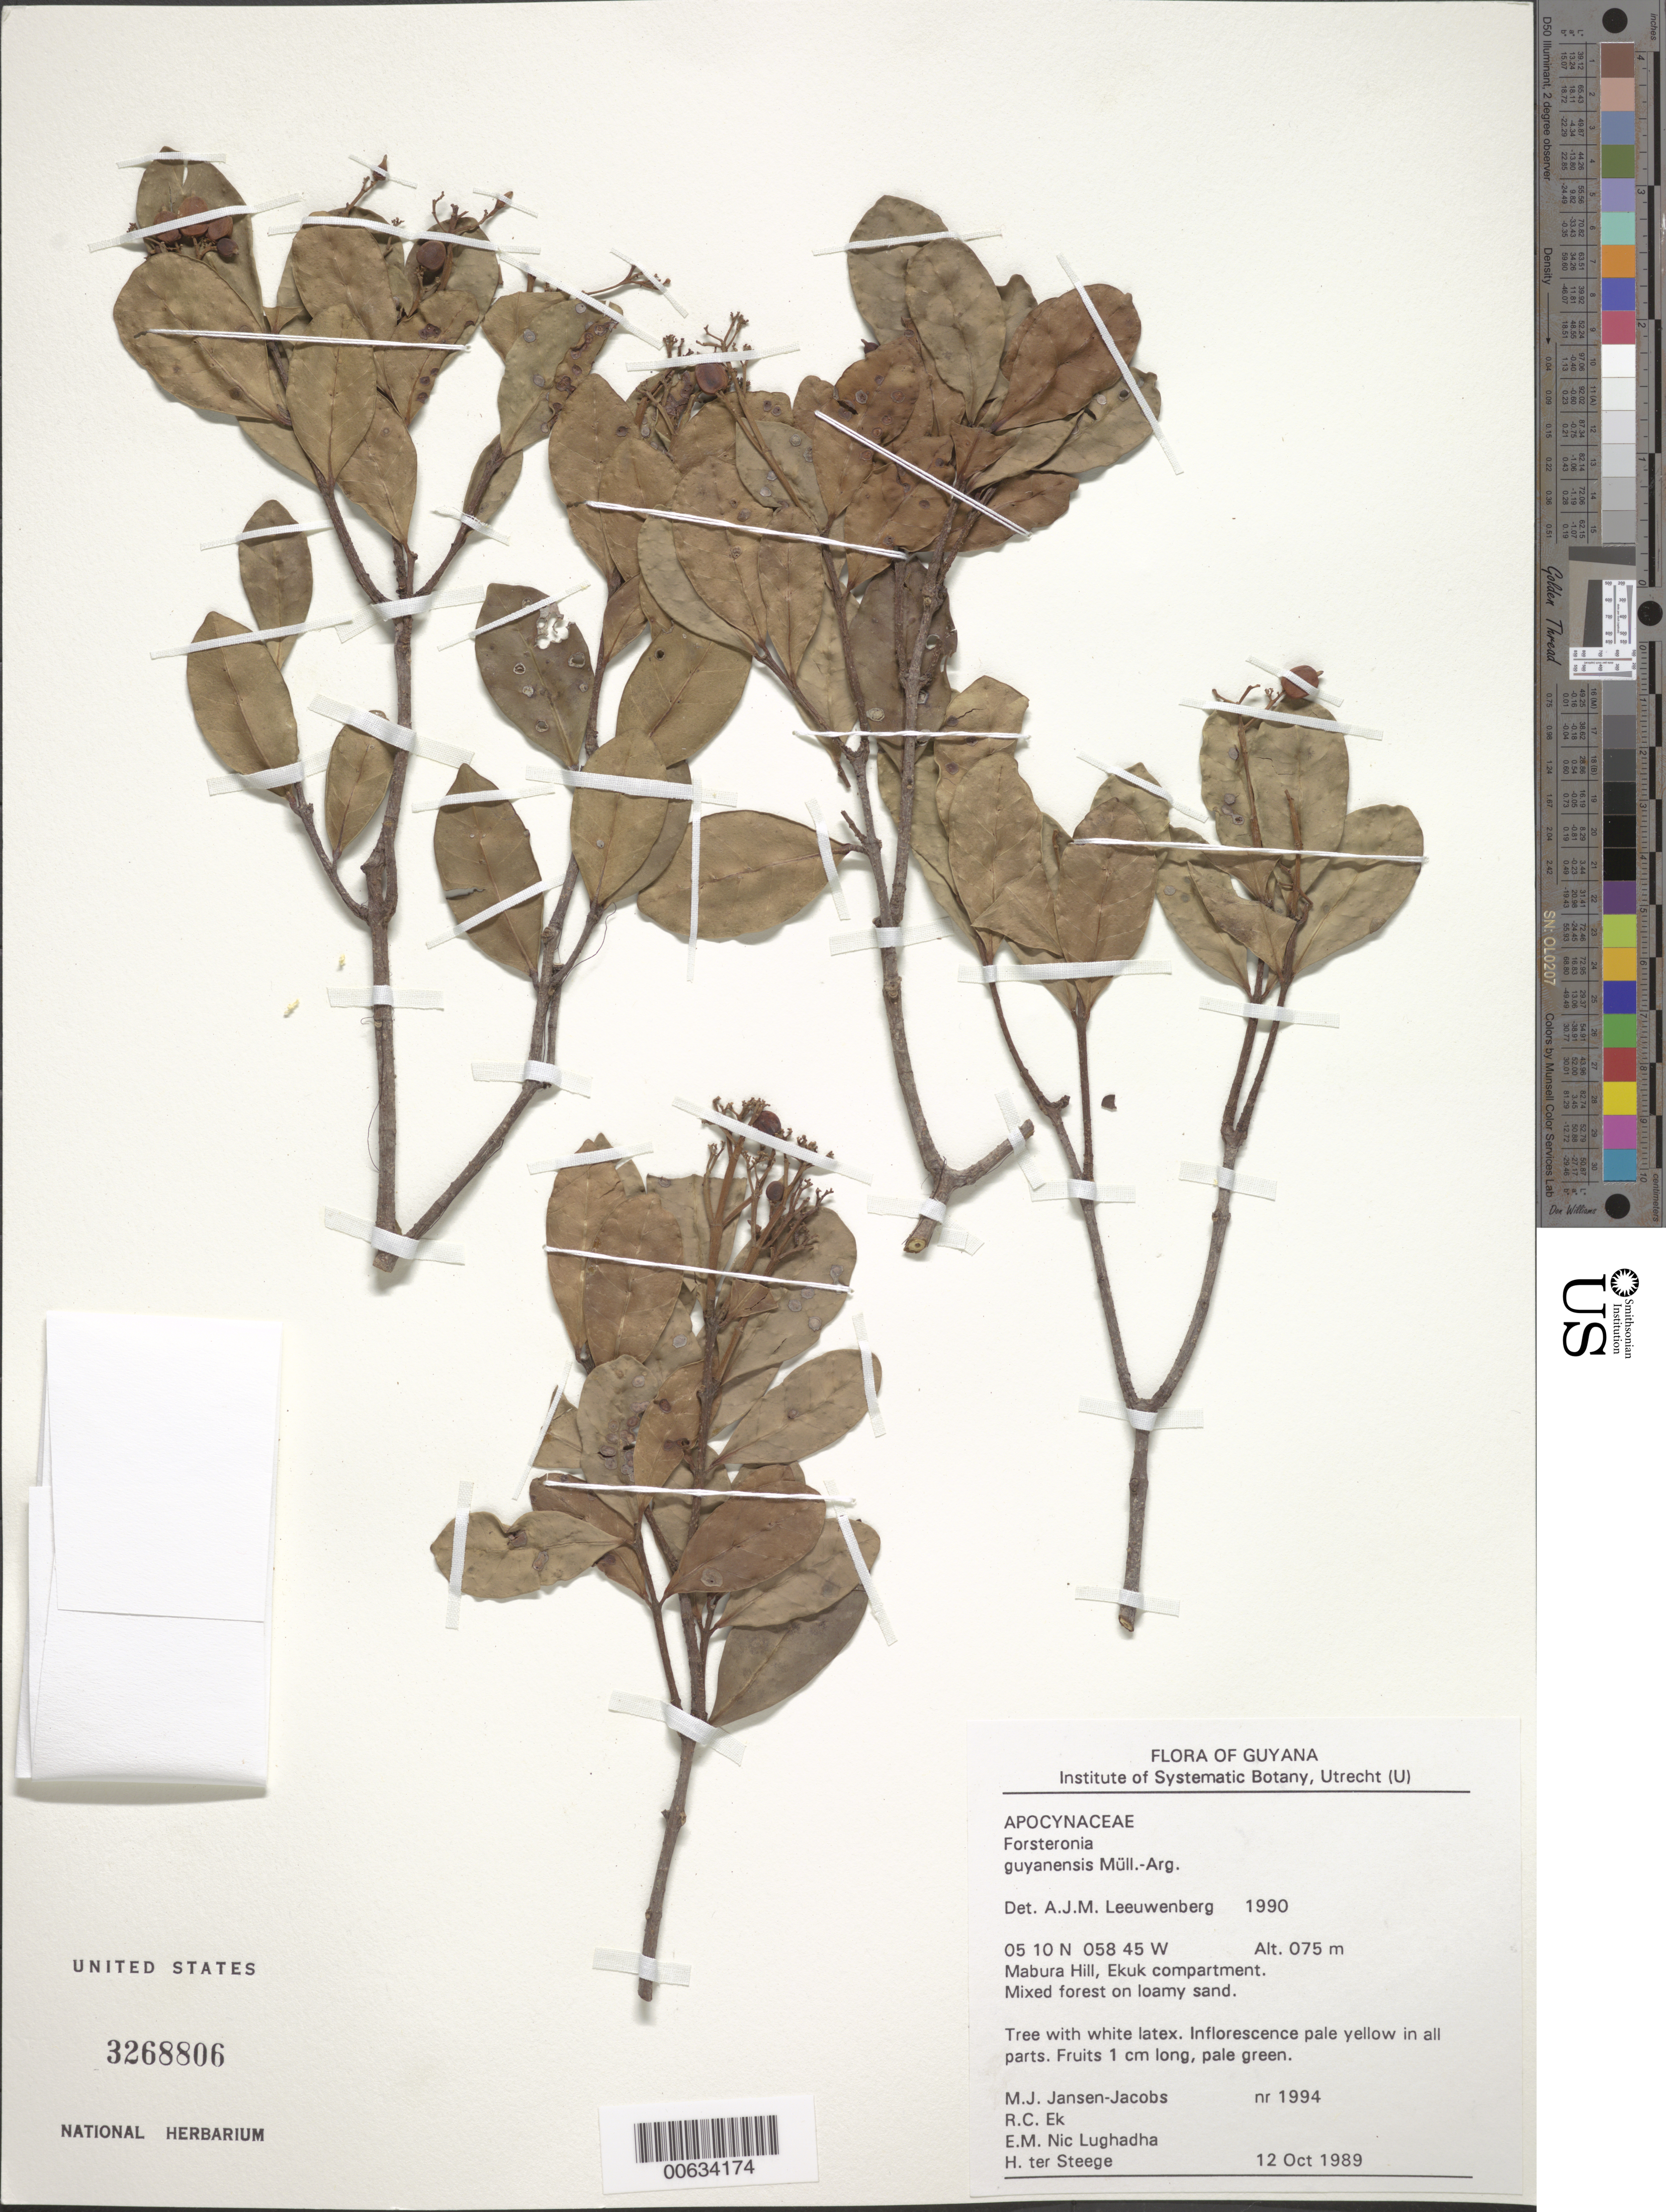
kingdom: Plantae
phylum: Tracheophyta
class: Magnoliopsida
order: Gentianales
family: Apocynaceae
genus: Forsteronia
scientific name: Forsteronia guyanensis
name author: Müll. Arg.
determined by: Leeuwenberg, A. J. M.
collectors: M. J. Jansen-Jacobs, R. C. Ek, E. Nic Lughadha & H. ter Steege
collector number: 1994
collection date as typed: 12-Oct-89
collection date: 1989-10-12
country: Guyana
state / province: U. Demerara-Berbice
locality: Mabura Hill, Ekuk compartment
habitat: Mixed forest on loamy sand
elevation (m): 75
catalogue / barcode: US 3268806